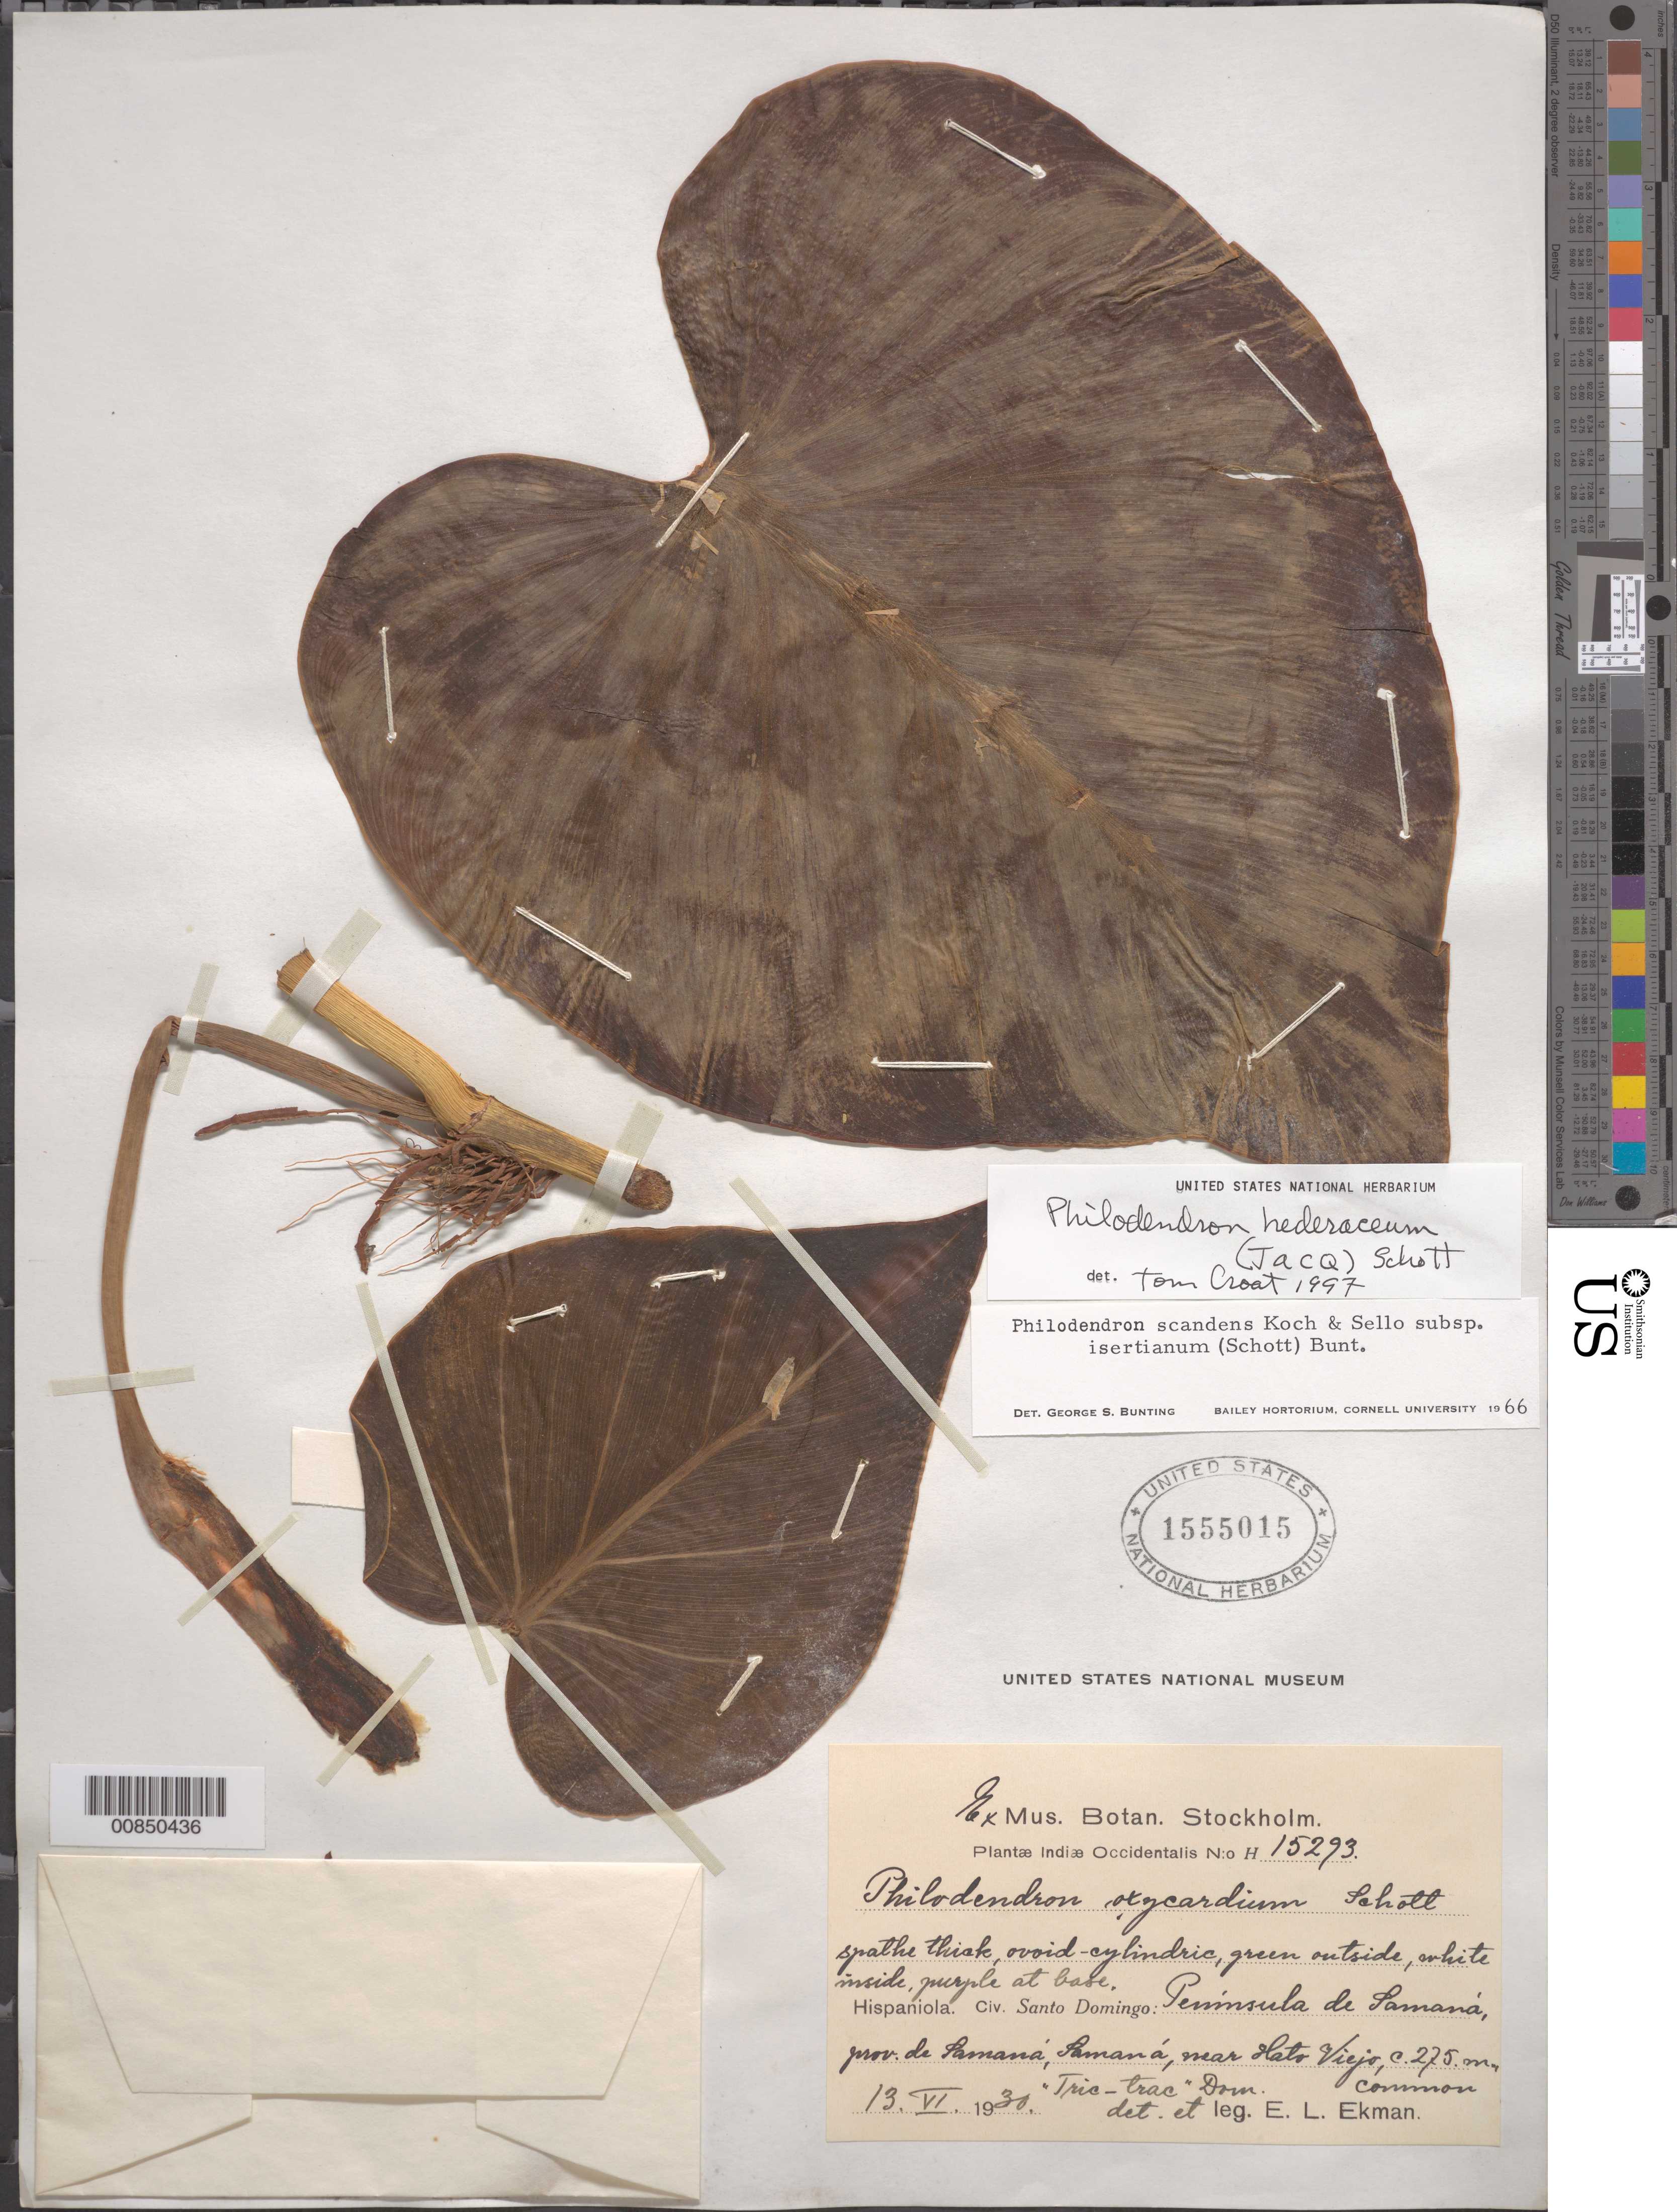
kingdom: Plantae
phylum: Tracheophyta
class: Liliopsida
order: Alismatales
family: Araceae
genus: Philodendron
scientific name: Philodendron hederaceum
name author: (Jacq.) Schott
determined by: Croat, Thomas B., Missouri Botanical Garden (MO)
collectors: E. L. Ekman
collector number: H 15293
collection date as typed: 13 Jun 1930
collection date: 1930-06-13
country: Dominican Republic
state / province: Samana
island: Hispaniola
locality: Península de Samaná, Samaná, near Hato Viejo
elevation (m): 275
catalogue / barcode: US 1555015